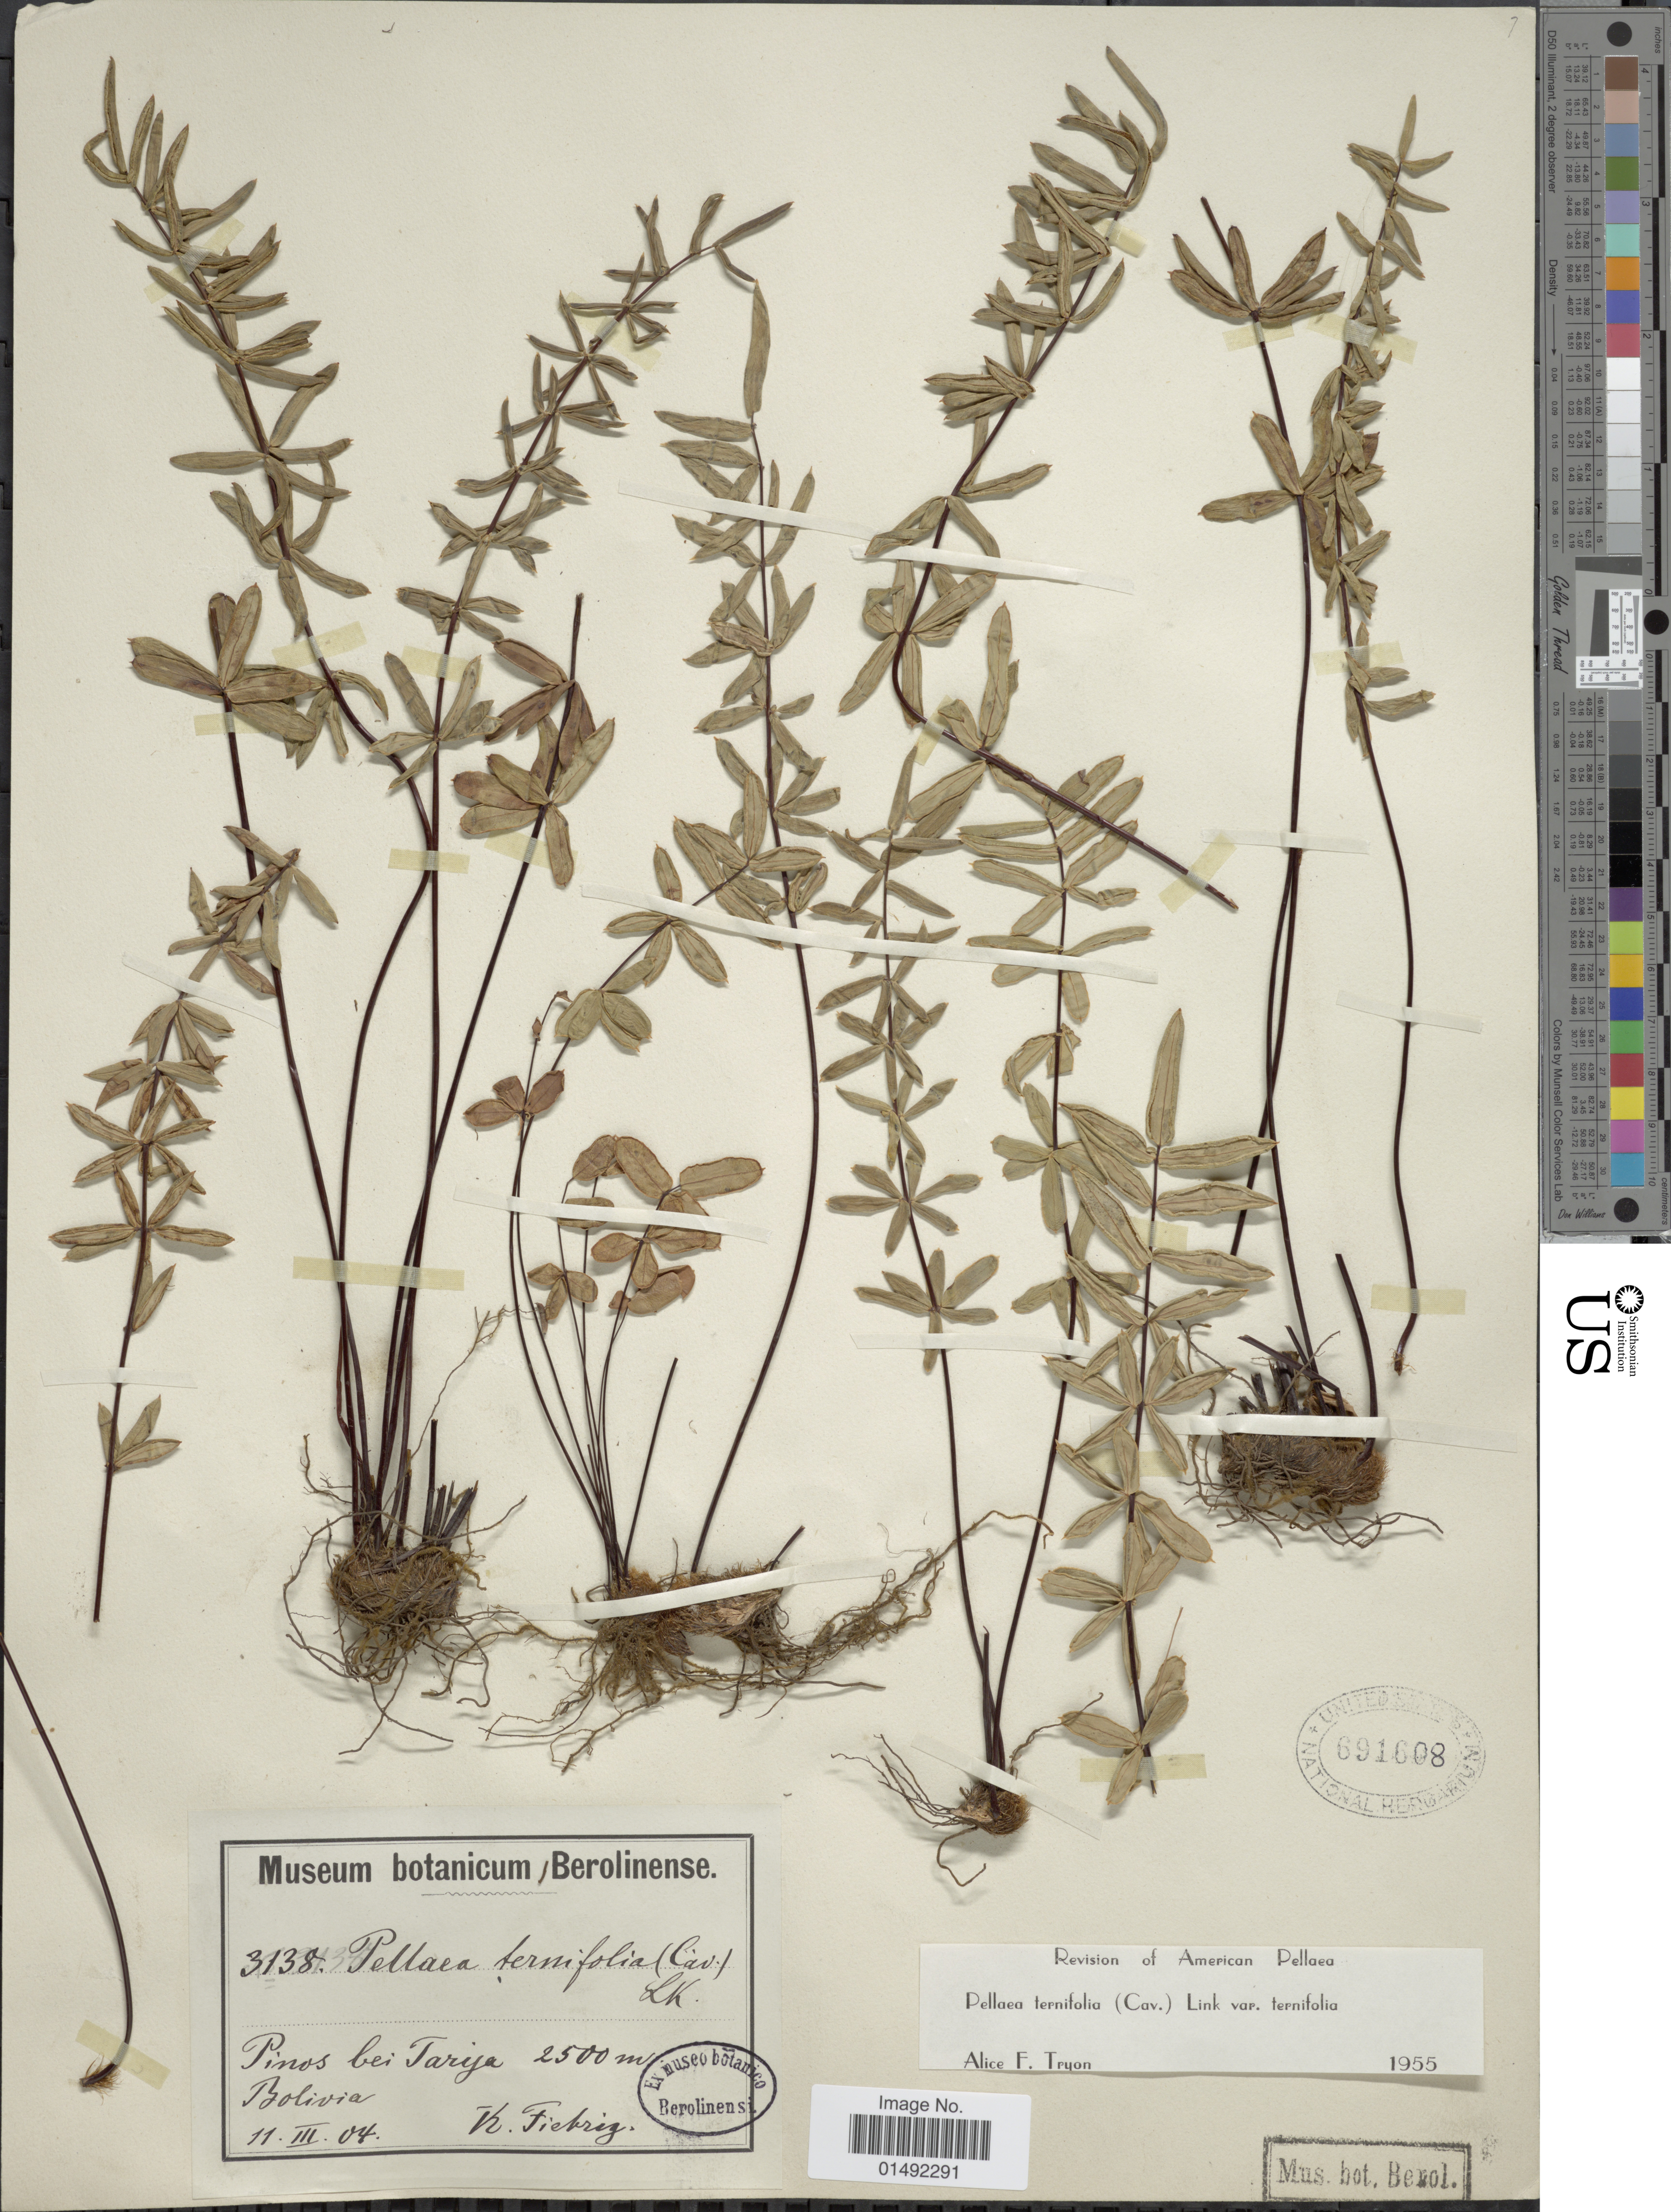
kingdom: Plantae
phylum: Tracheophyta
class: Polypodiopsida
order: Polypodiales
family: Pteridaceae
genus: Pellaea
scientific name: Pellaea ternifolia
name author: (Cav.) Link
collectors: K. Fiebrig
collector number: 3138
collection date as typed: Transcribed d/m/y: 11/3/4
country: Bolivia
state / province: Tarija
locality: Pinos bei Tarija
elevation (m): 2500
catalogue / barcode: US 691608